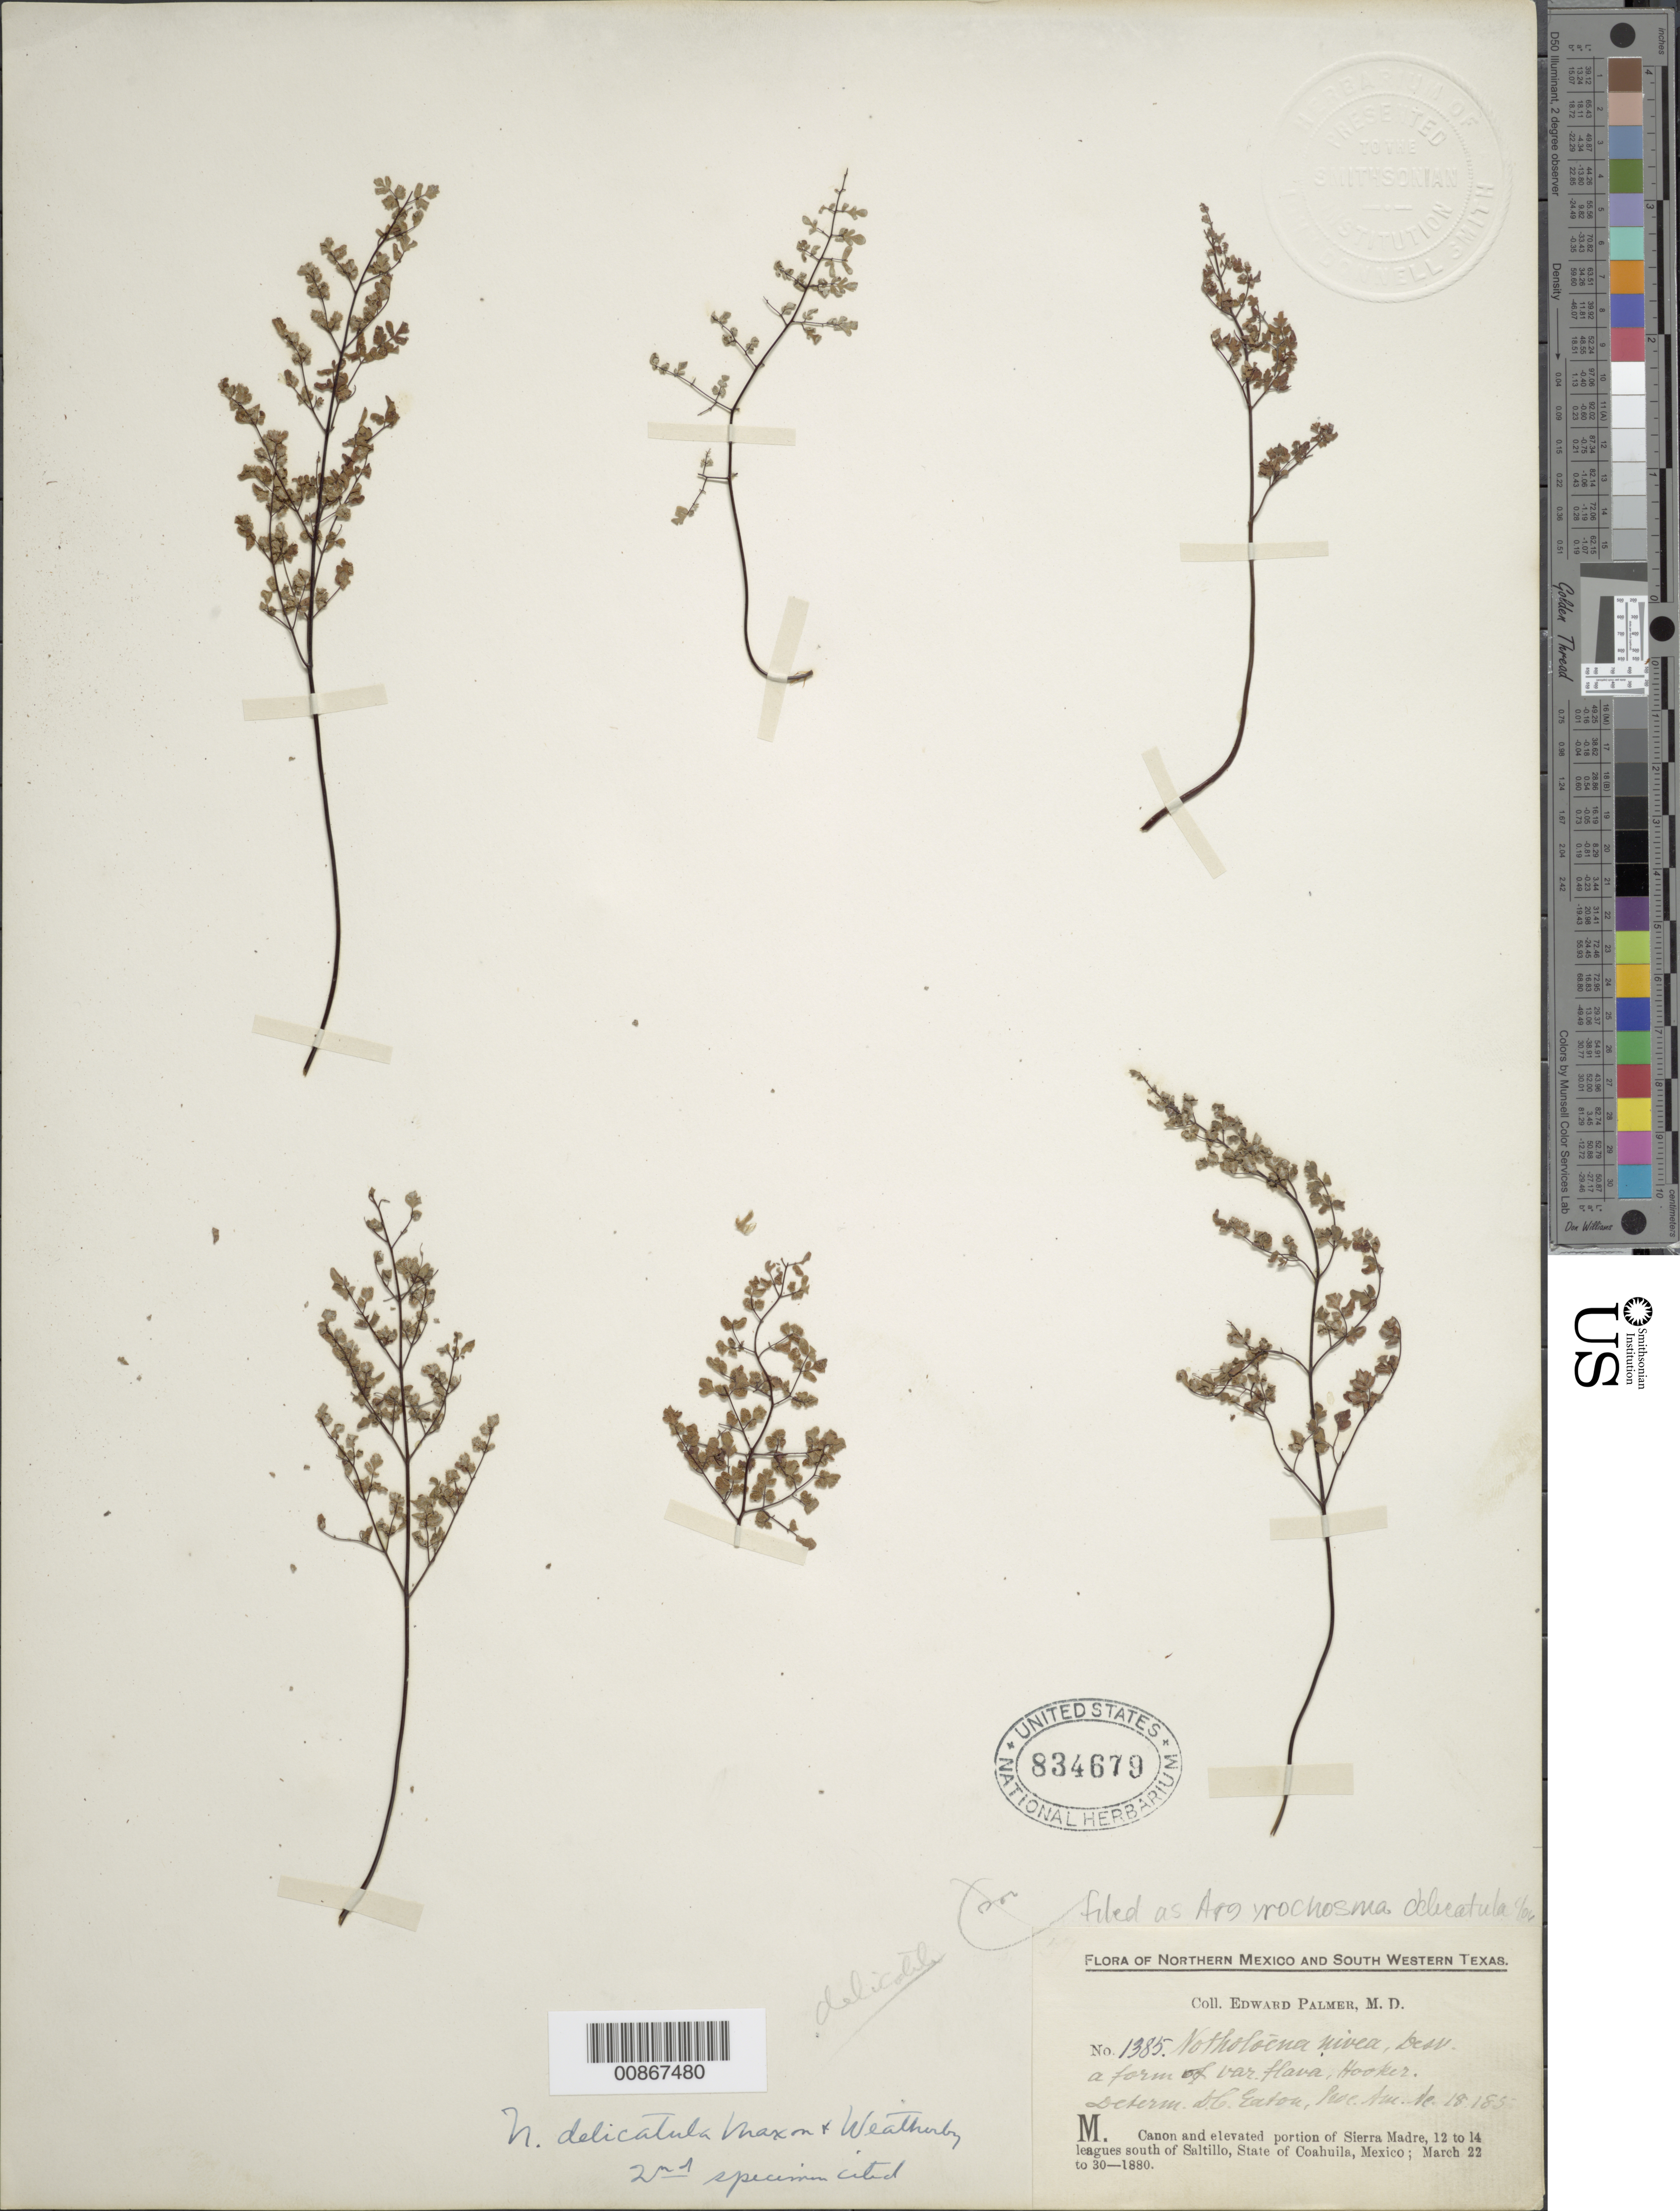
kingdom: Plantae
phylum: Tracheophyta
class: Polypodiopsida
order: Polypodiales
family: Pteridaceae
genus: Argyrochosma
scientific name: Argyrochosma delicatula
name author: (Maxon & Weath.) Windham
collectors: E. Palmer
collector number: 1385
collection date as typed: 22 Mar 1880 to 30 Mar 1880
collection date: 1880-03-22/1880-03-30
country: Mexico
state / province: Coahuila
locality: M. Cañon and elevated portion of Sierra Madre, 12 to 14 leagues south of Saltillo, Coahuila.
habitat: Cañon and elevated portion of Sierra Madre.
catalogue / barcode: US 834679